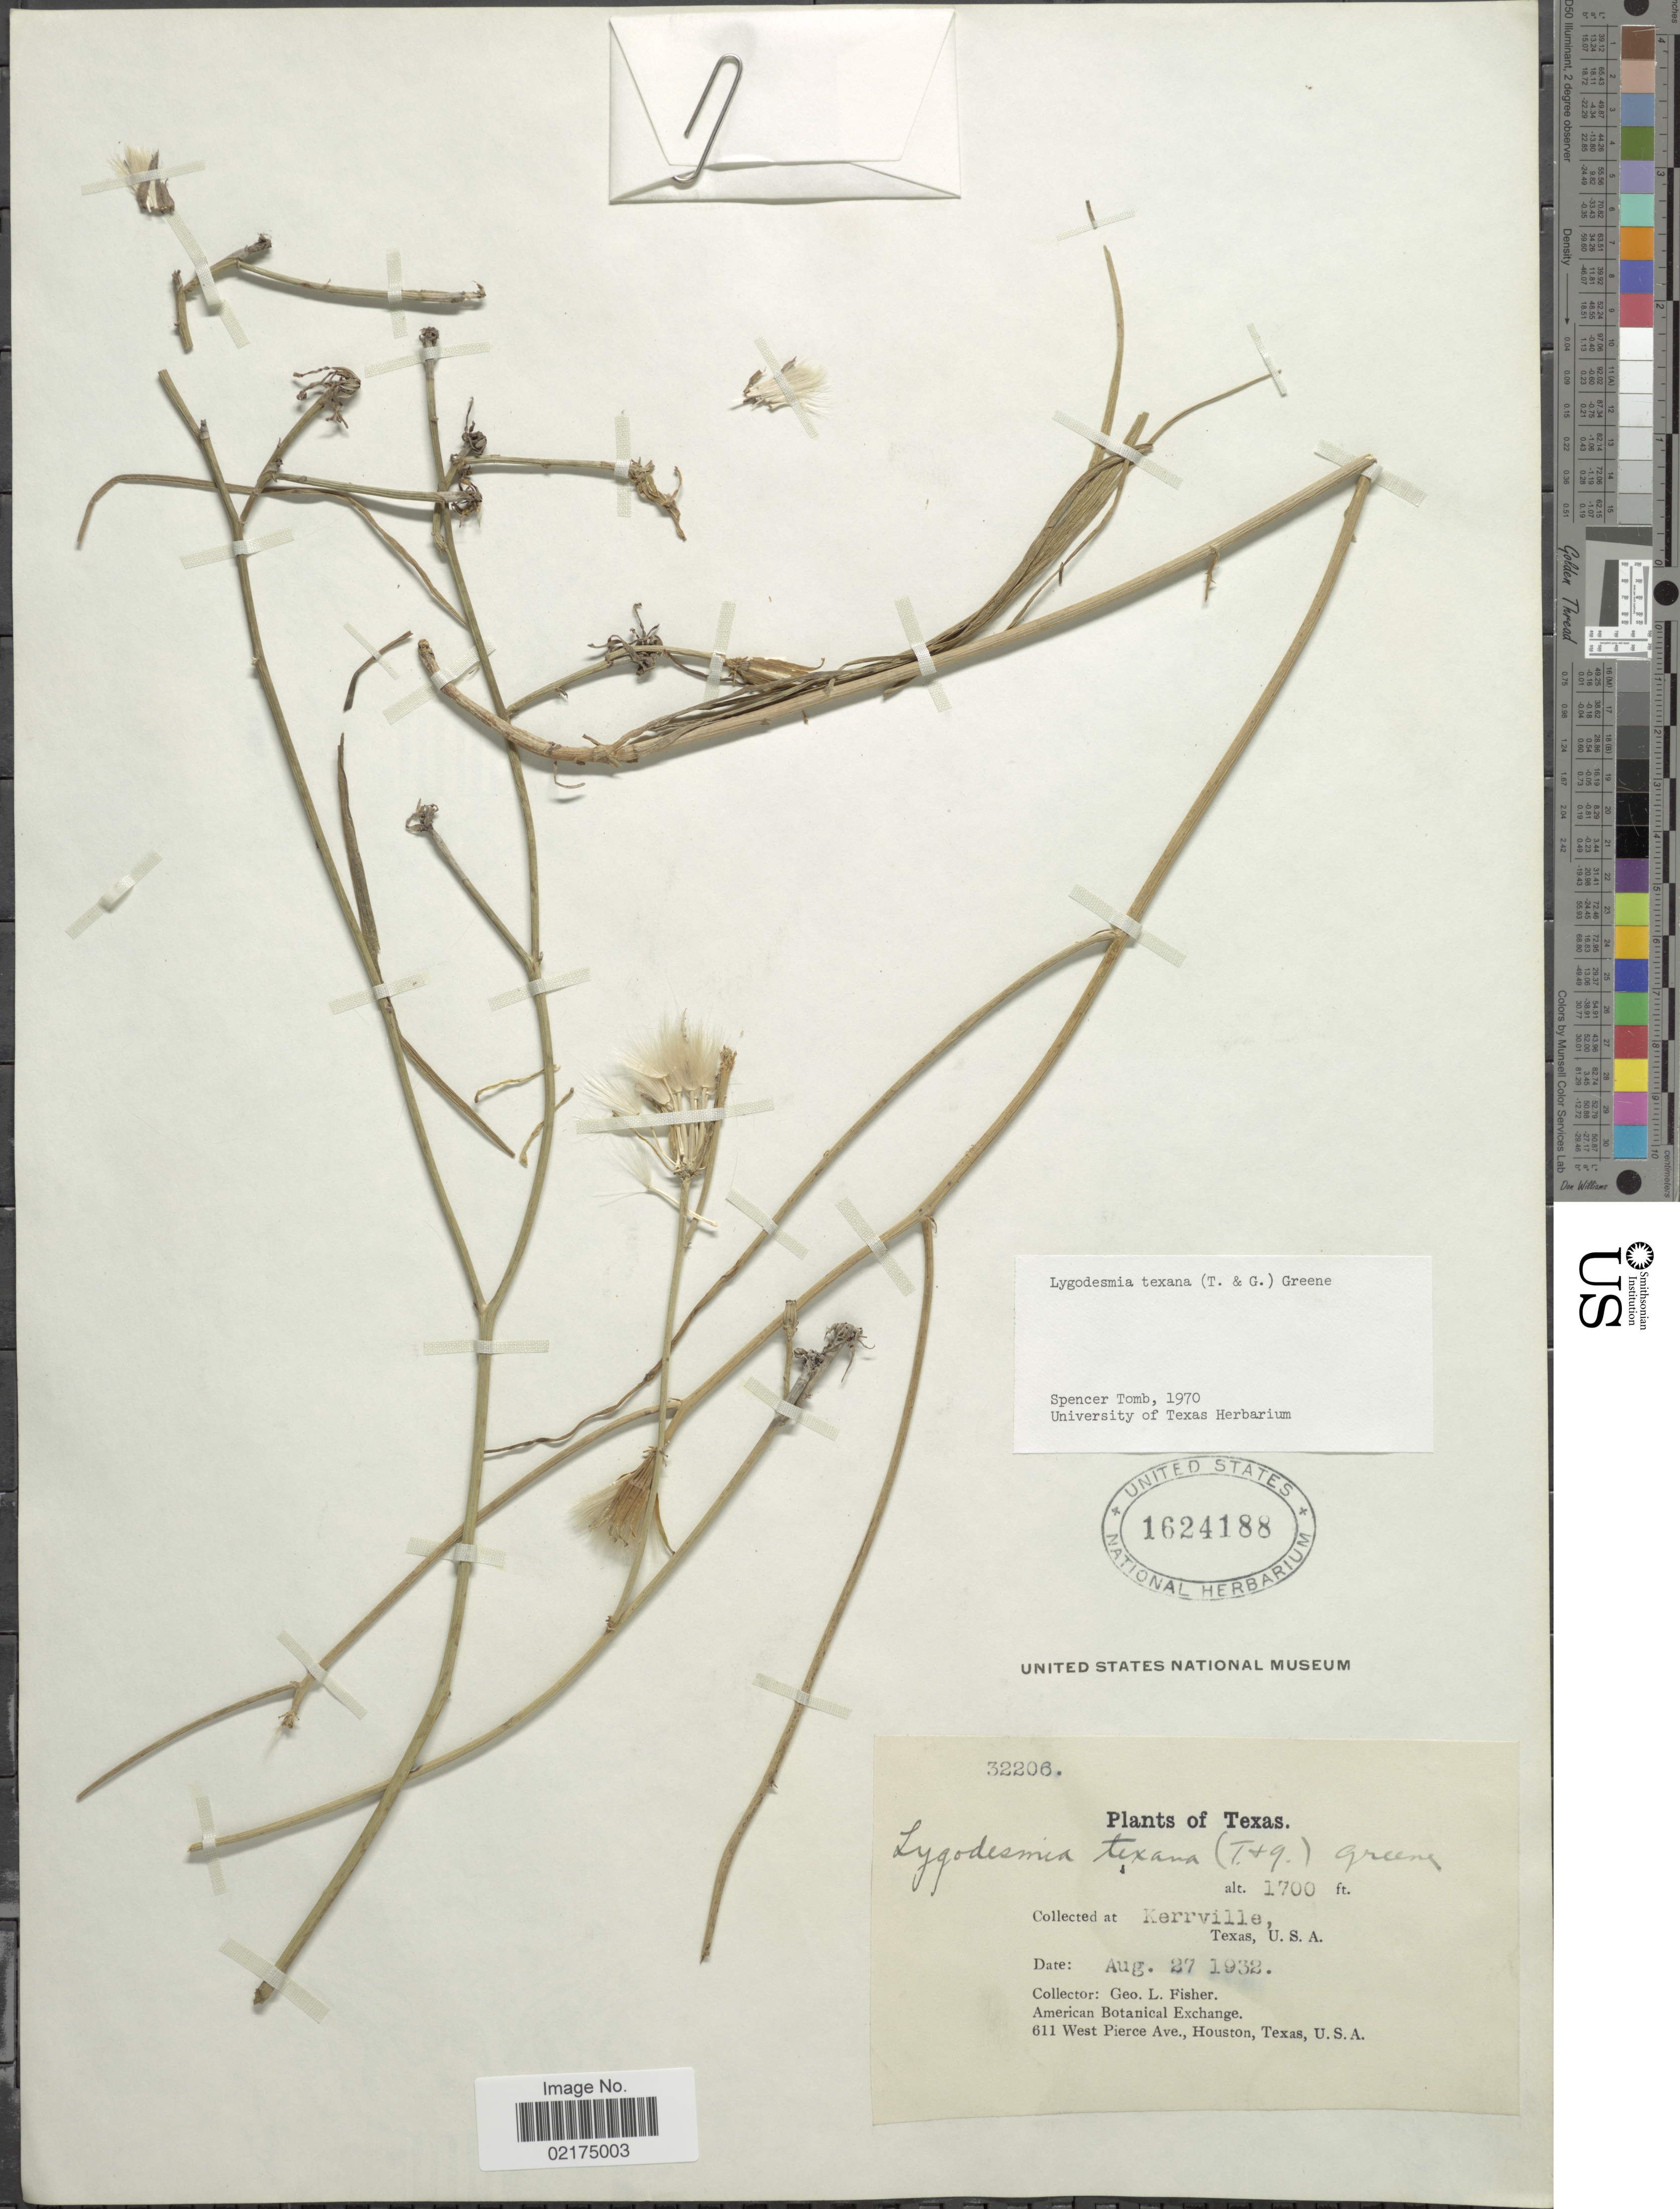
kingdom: Plantae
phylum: Tracheophyta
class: Magnoliopsida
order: Asterales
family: Asteraceae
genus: Lygodesmia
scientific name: Lygodesmia texana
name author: (Torr. & A. Gray) Greene ex Small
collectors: G. L. Fisher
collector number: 32206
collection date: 1932-08-27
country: United States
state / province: Texas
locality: Kerrville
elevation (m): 518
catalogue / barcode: US 1624188